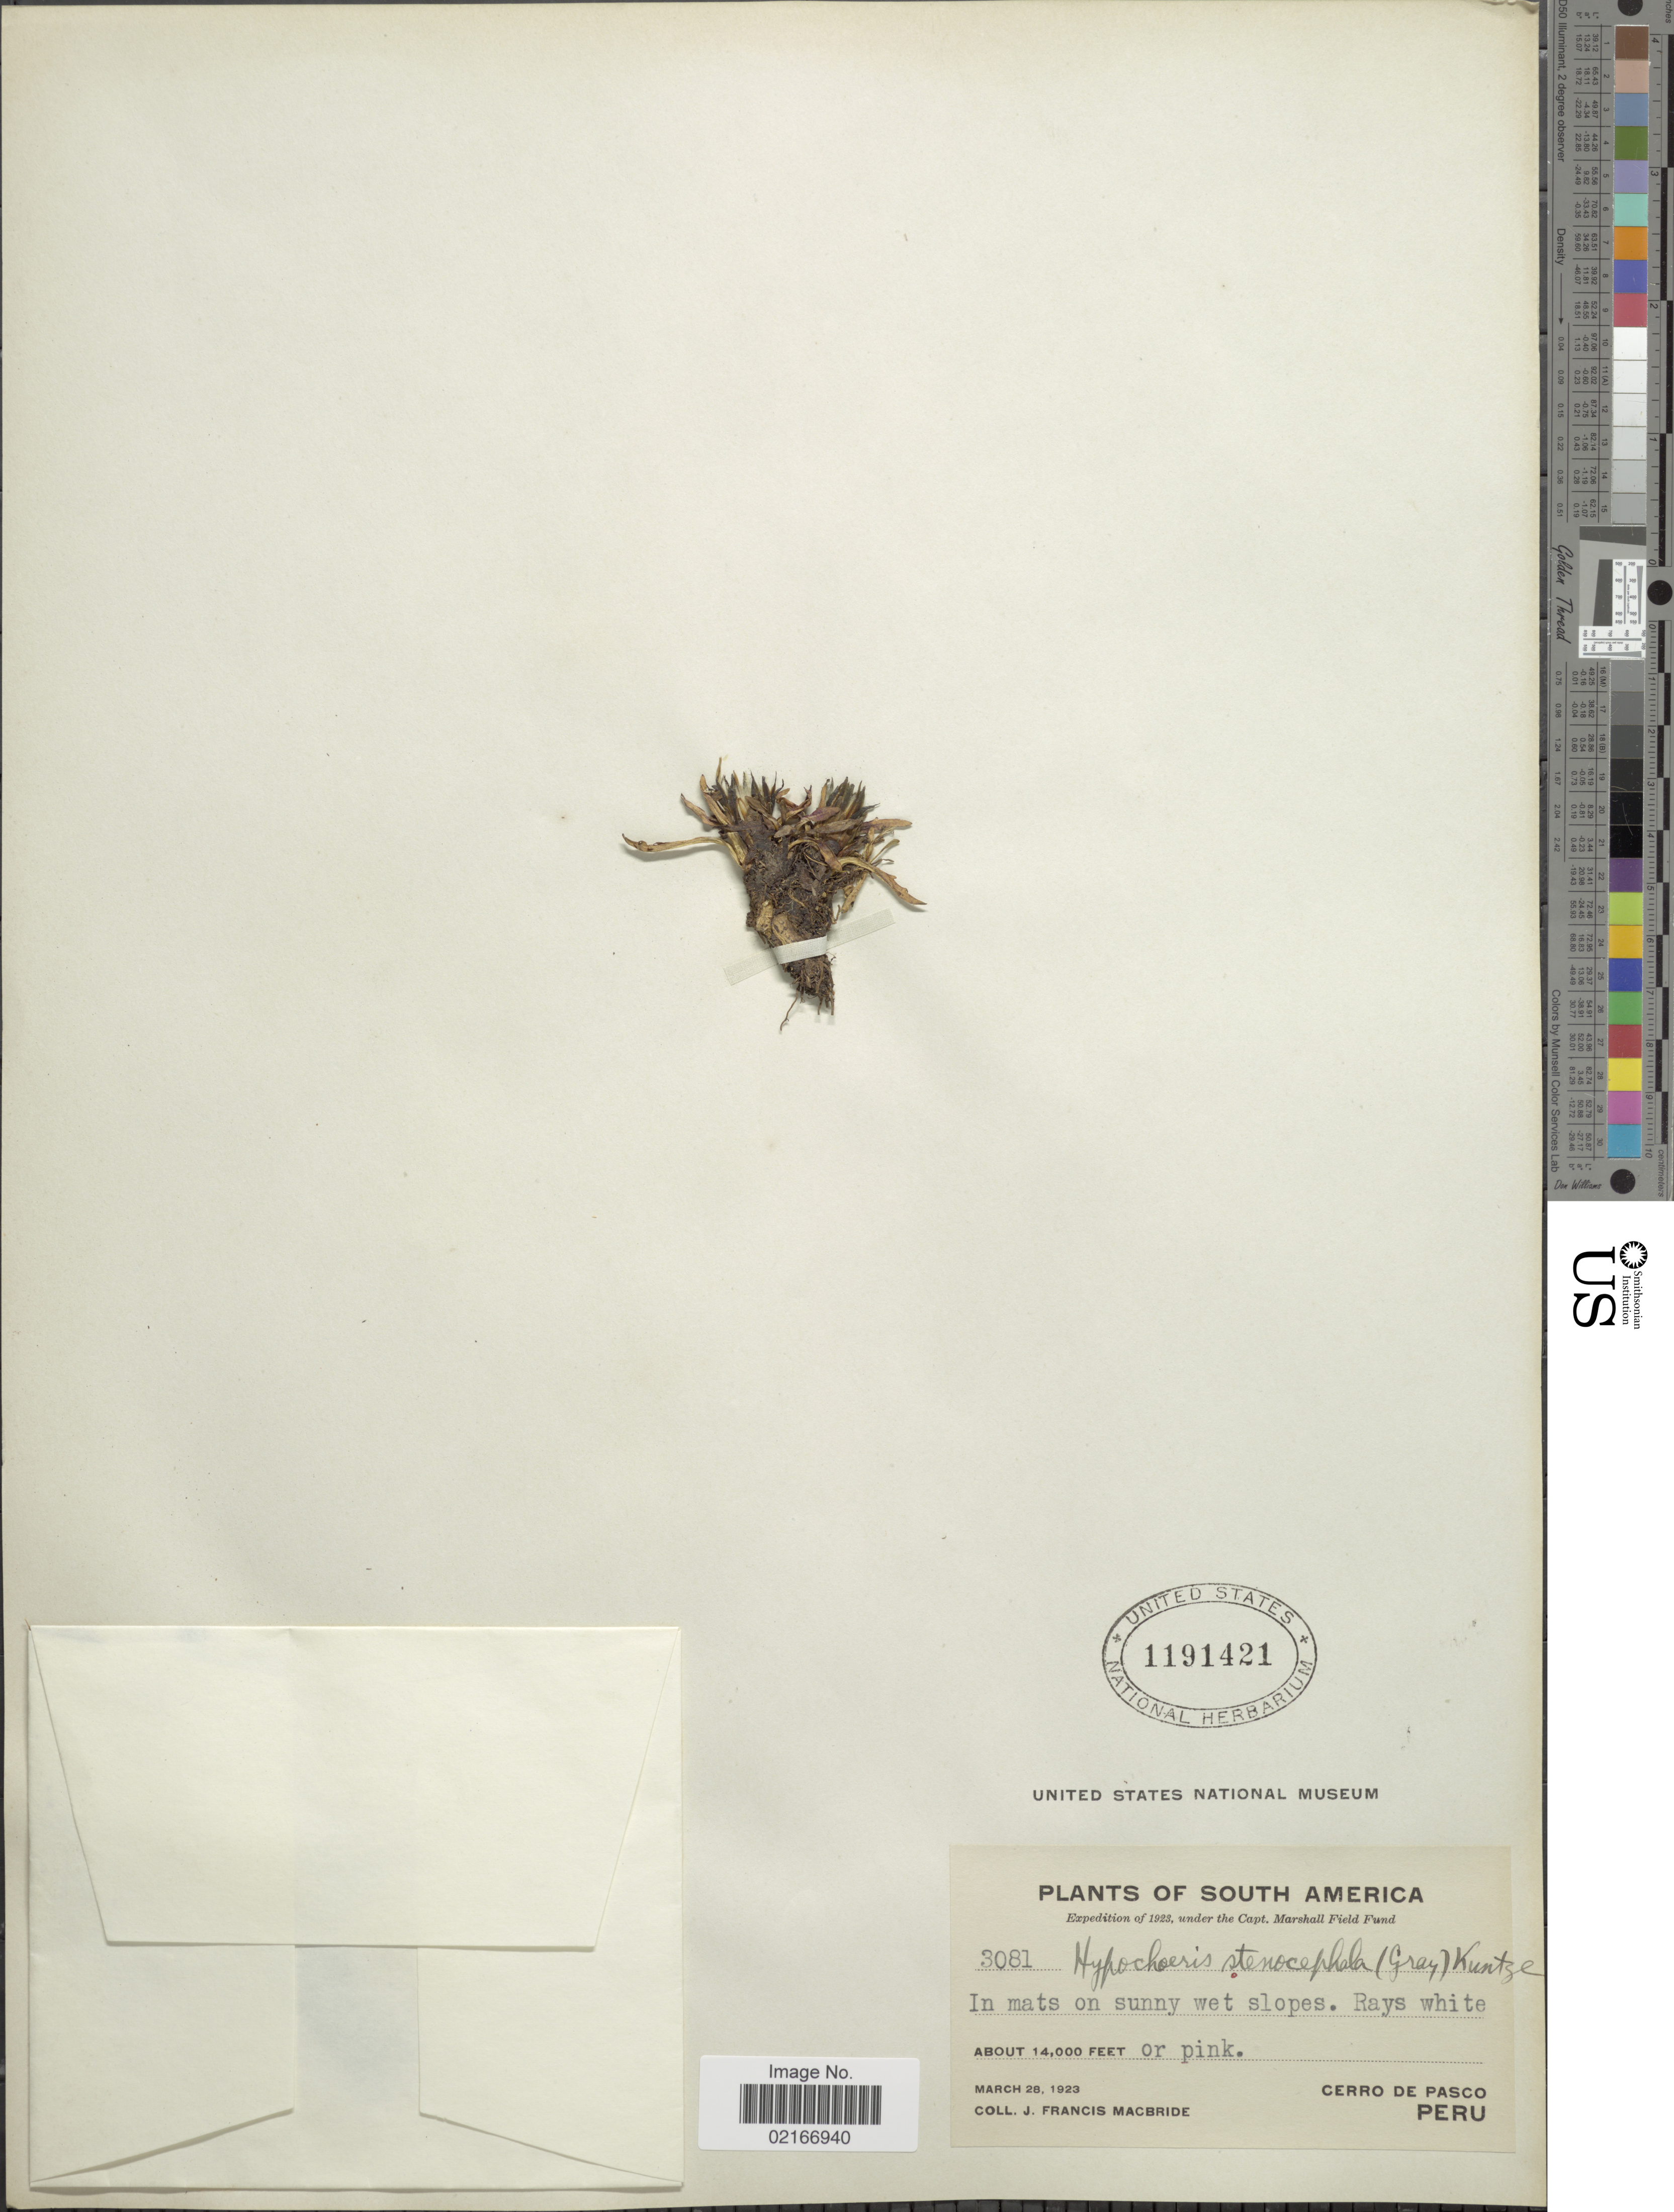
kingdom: Plantae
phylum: Tracheophyta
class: Magnoliopsida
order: Asterales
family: Asteraceae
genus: Hypochaeris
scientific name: Hypochaeris taraxacoides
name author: Ball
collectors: J. F. Macbride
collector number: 3081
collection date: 1923-03-28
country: Peru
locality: Cerro de Pasco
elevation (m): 4267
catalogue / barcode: US 1191421